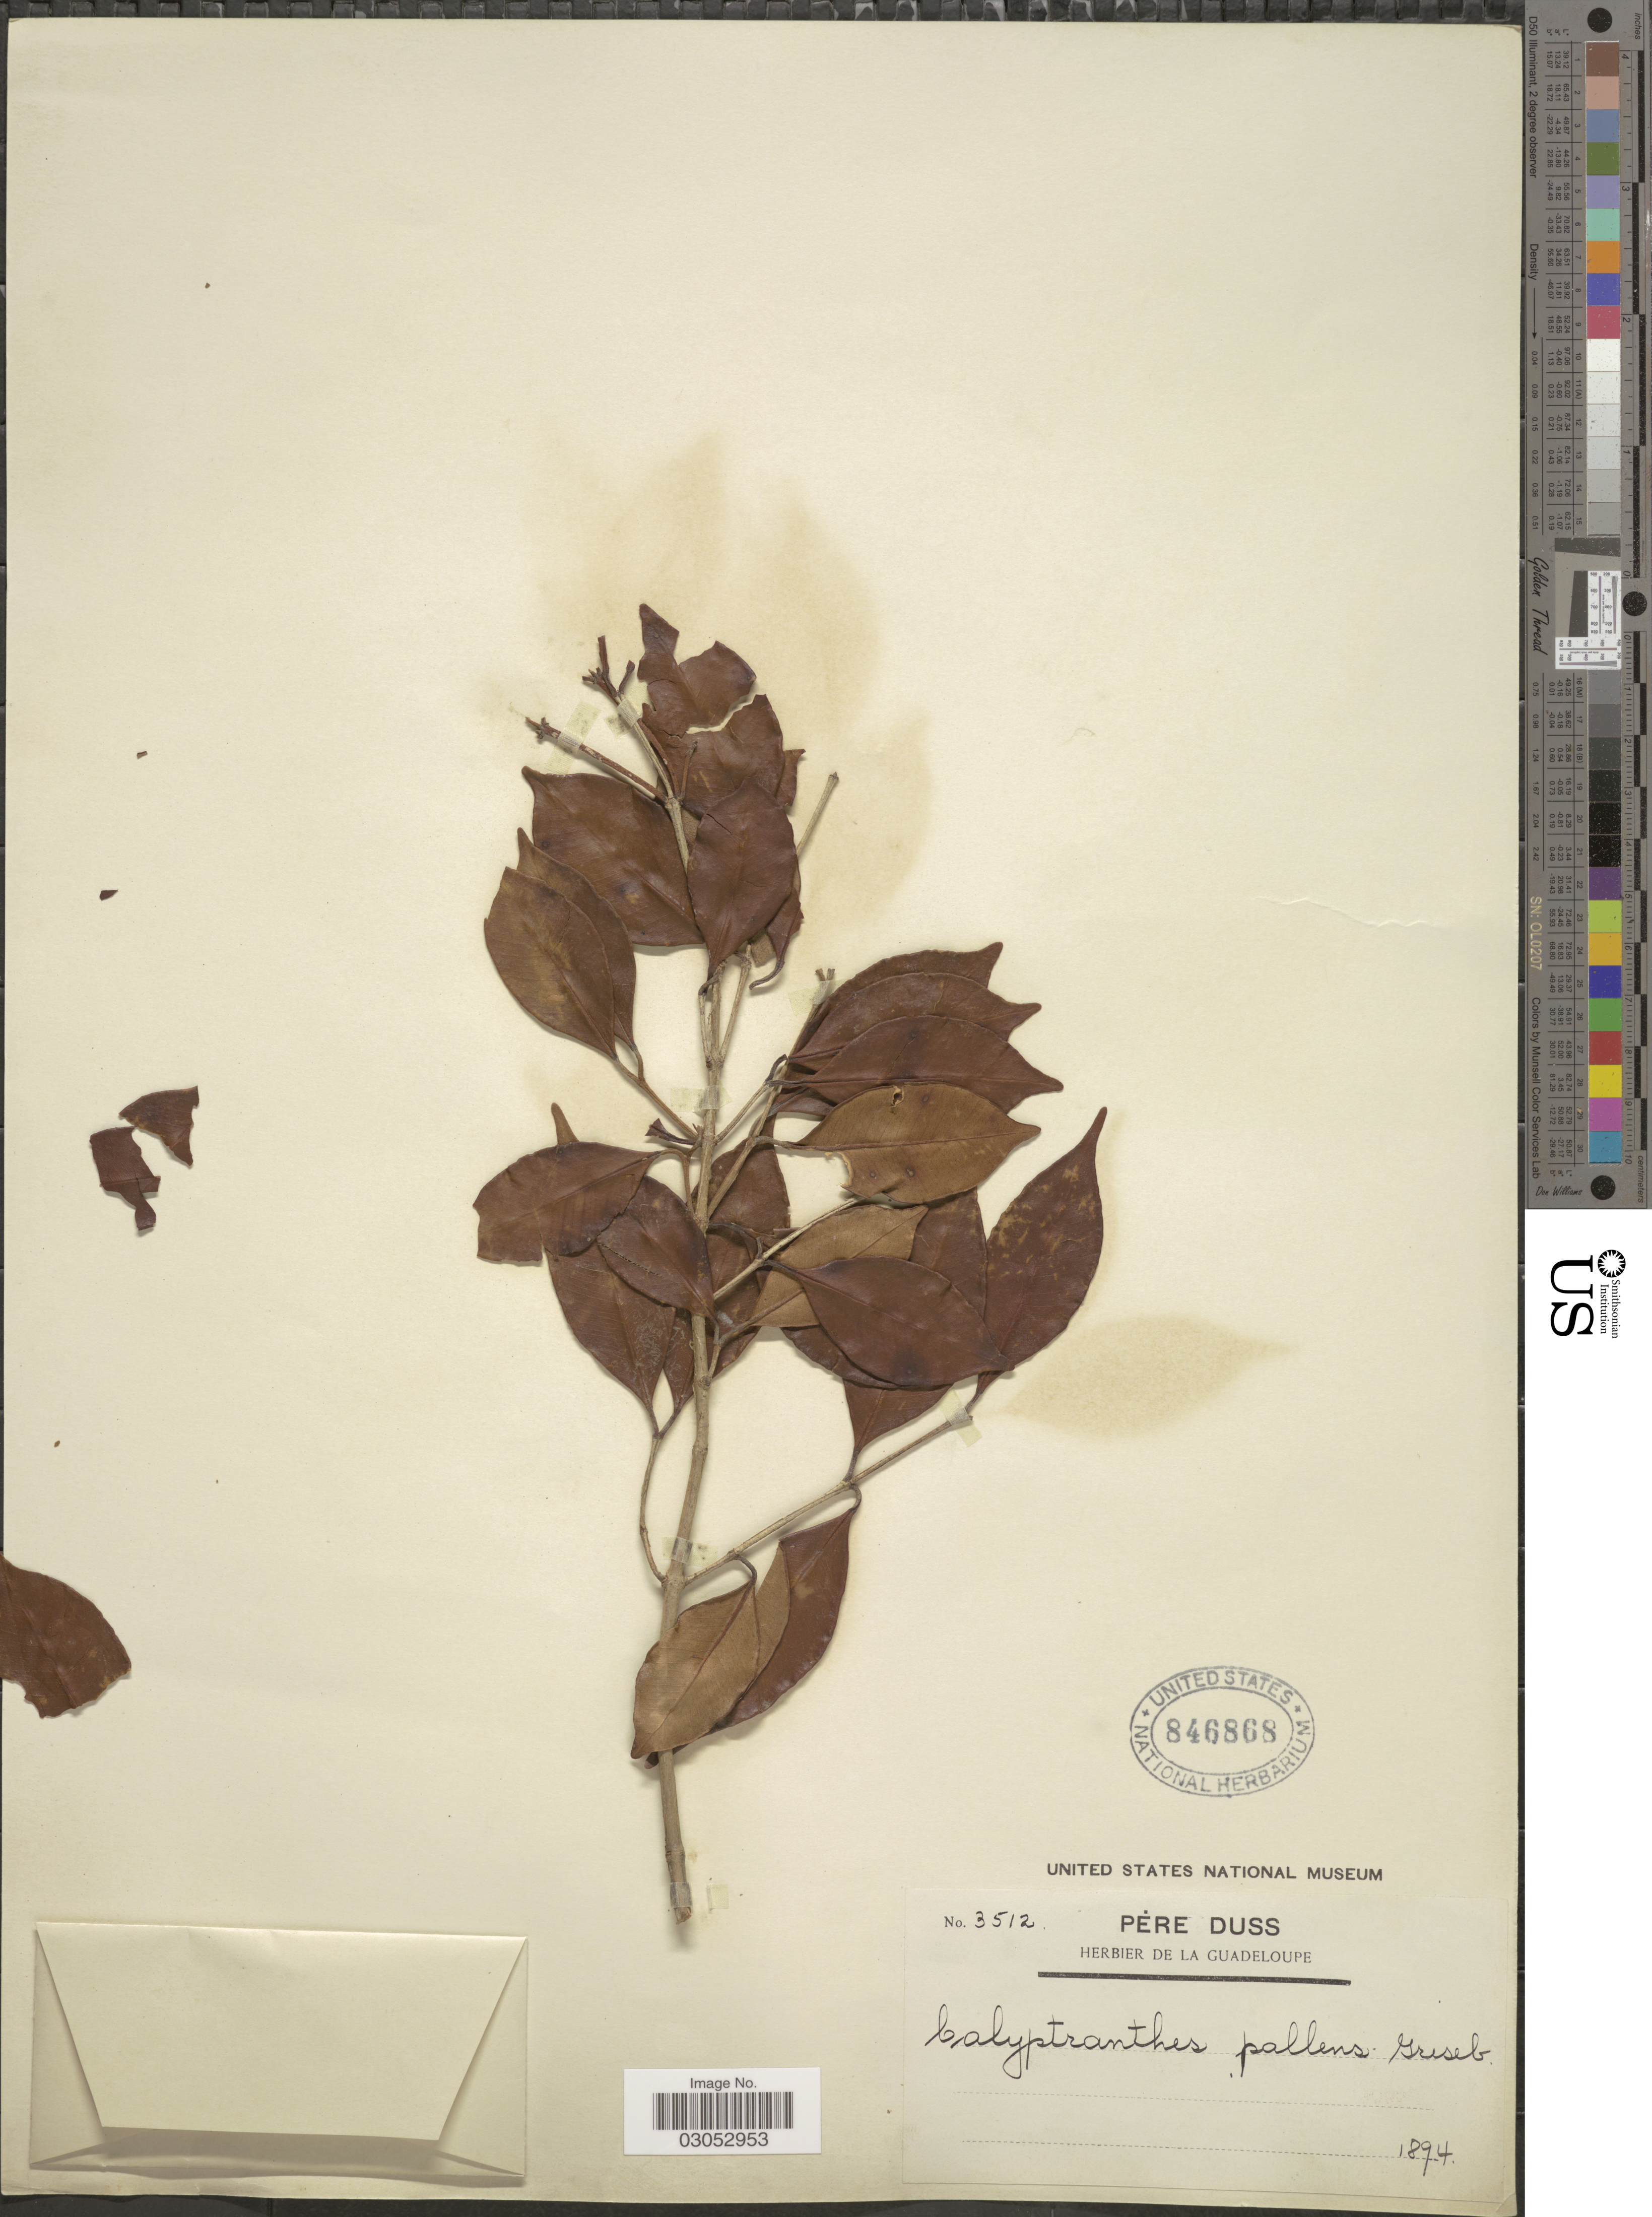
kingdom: Plantae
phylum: Tracheophyta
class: Magnoliopsida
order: Myrtales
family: Myrtaceae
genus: Myrcia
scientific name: Myrcia neopallens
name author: A.R. Lourenço & E. Lucas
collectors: Père Duss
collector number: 3512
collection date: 1894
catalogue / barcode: US 846868